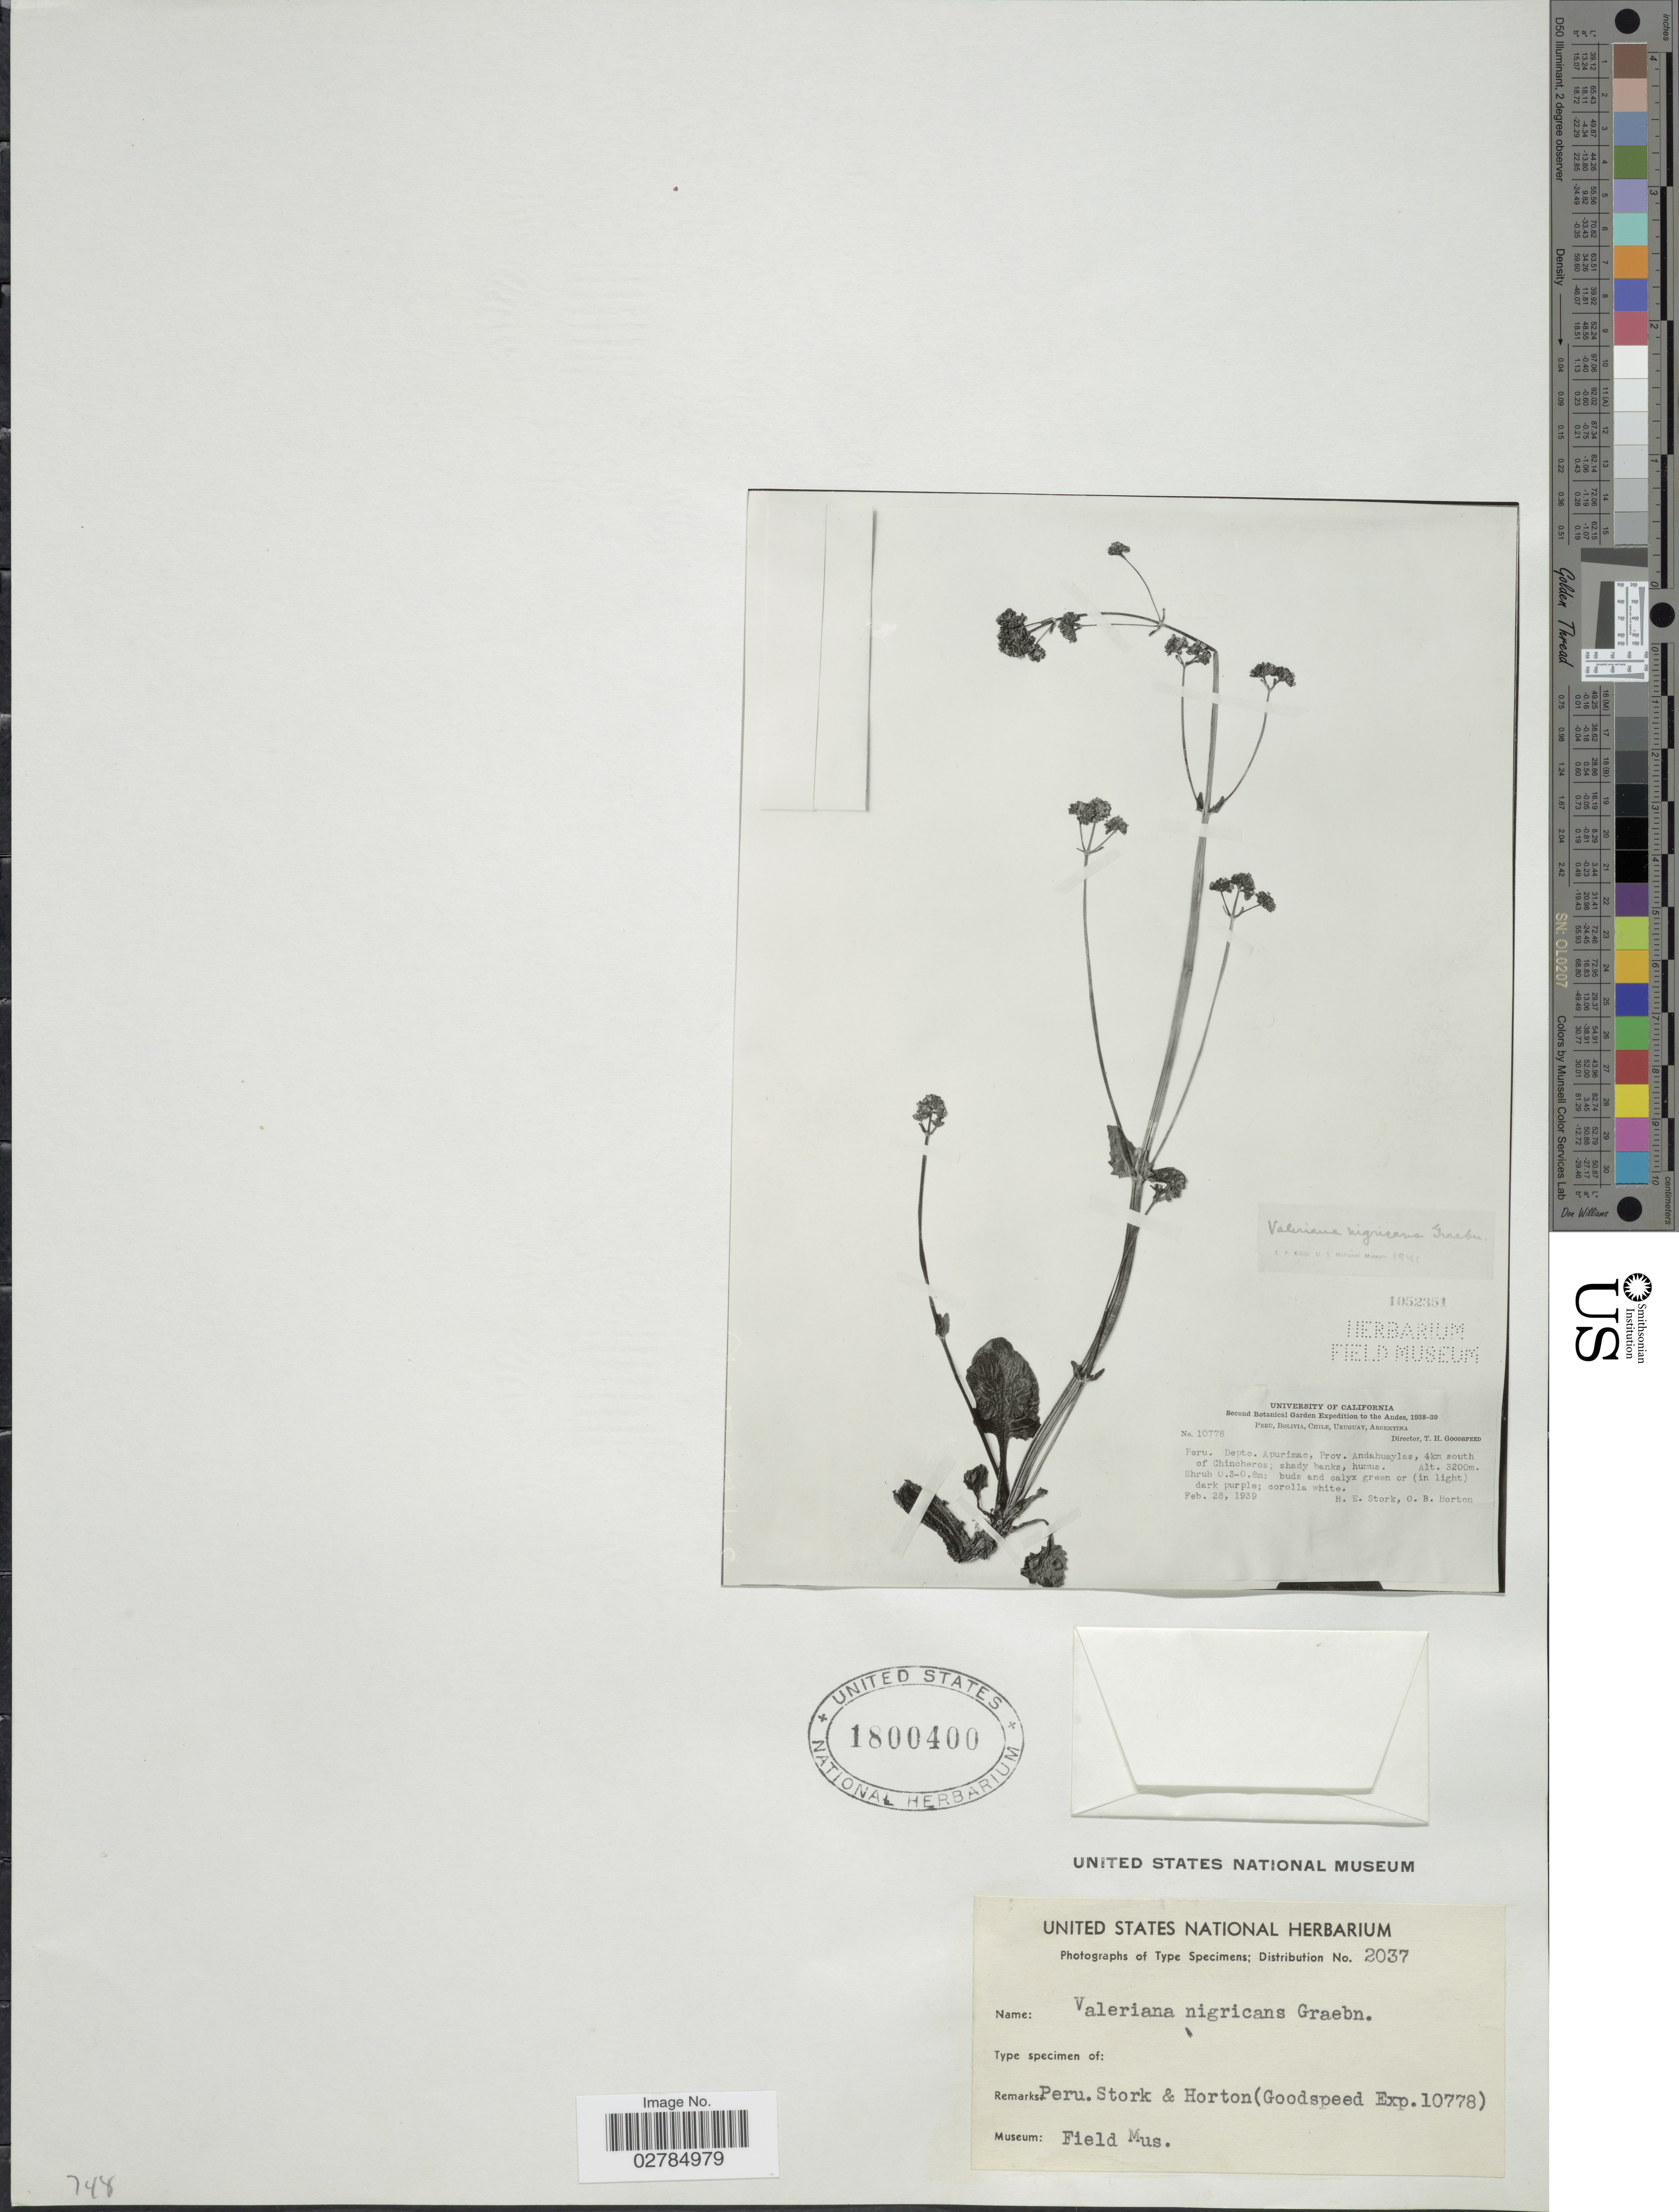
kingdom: Plantae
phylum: Tracheophyta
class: Magnoliopsida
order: Dipsacales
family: Caprifoliaceae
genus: Valeriana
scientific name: Valeriana nigricans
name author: Graebn.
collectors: H. E. Stork & O. B. Horton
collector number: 10778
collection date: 1939-02-28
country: Peru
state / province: Apurímac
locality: Depto. Apurimac, Prov. Andahuaylas, 4 km south of Chincheros.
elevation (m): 3200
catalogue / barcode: US 1800400